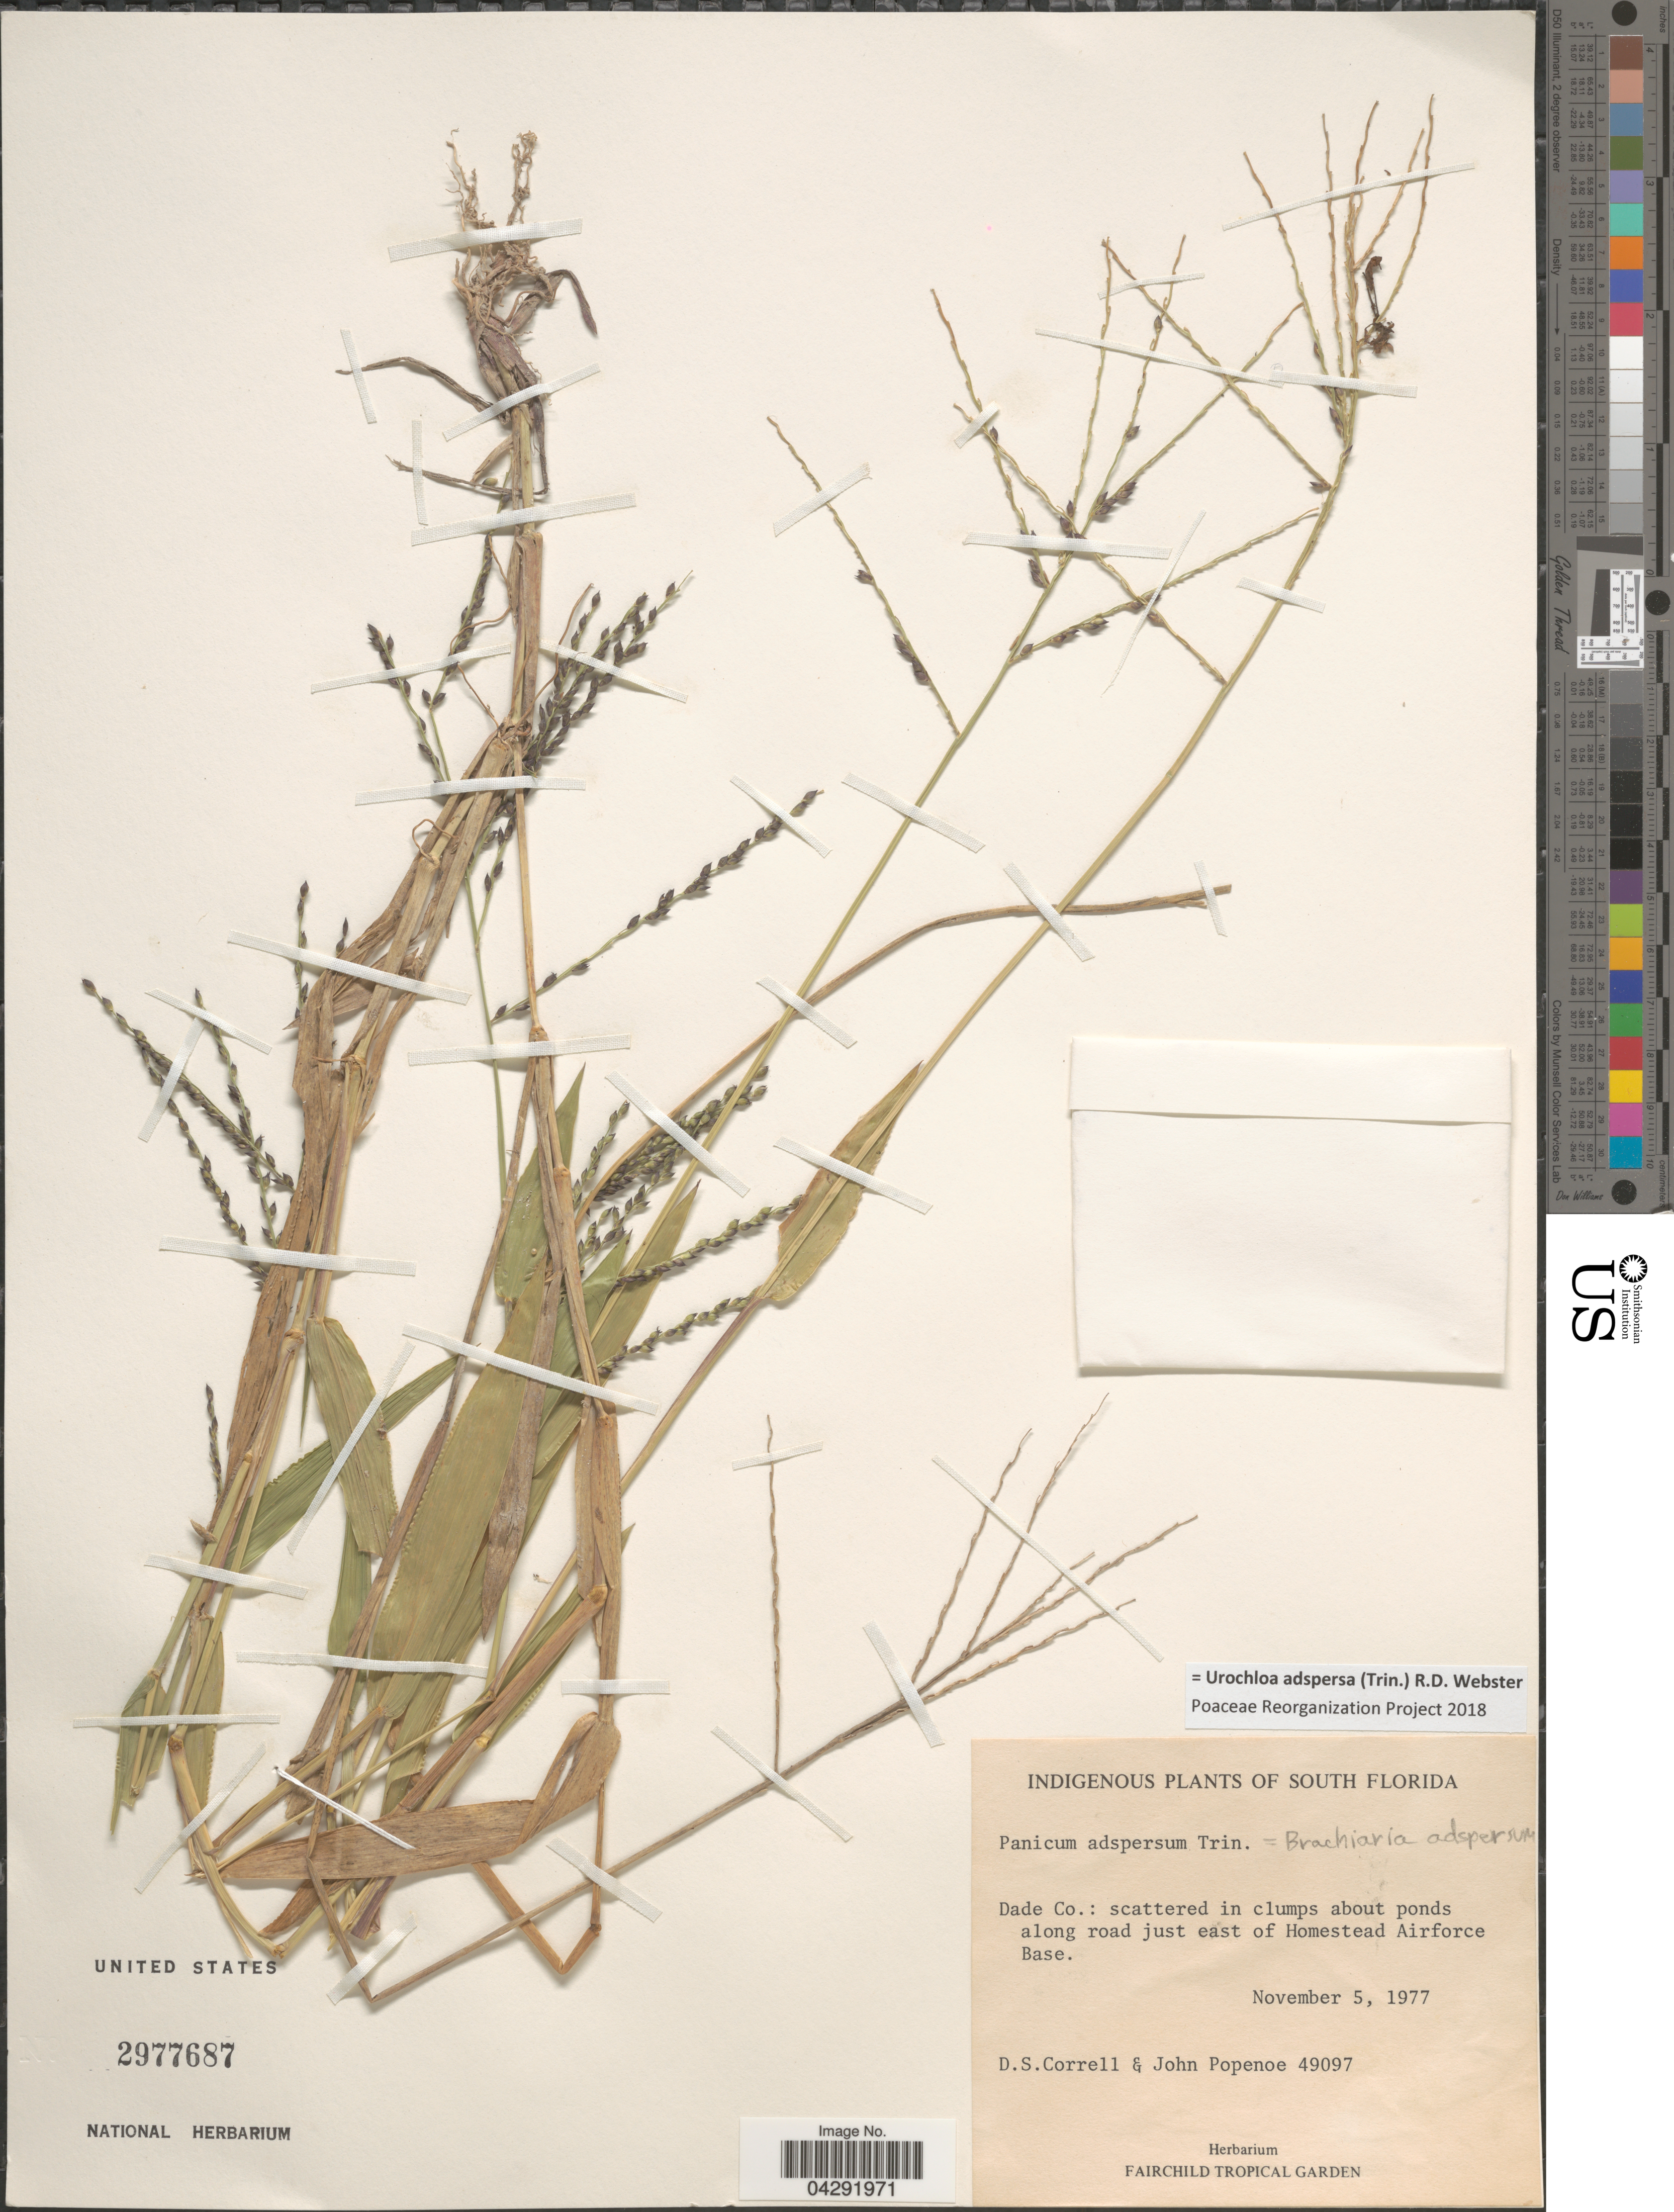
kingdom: Plantae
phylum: Tracheophyta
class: Liliopsida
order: Poales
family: Poaceae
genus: Urochloa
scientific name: Urochloa adspersa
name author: (Trin.) R.D. Webster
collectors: D. S. Correll & J. Popenoe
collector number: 49097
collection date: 1977-11-05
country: United States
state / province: Florida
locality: South Florida. Dade Co.: scattered in clumps about ponds along road just east of Homestead Airforce Base.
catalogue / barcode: US 2977687